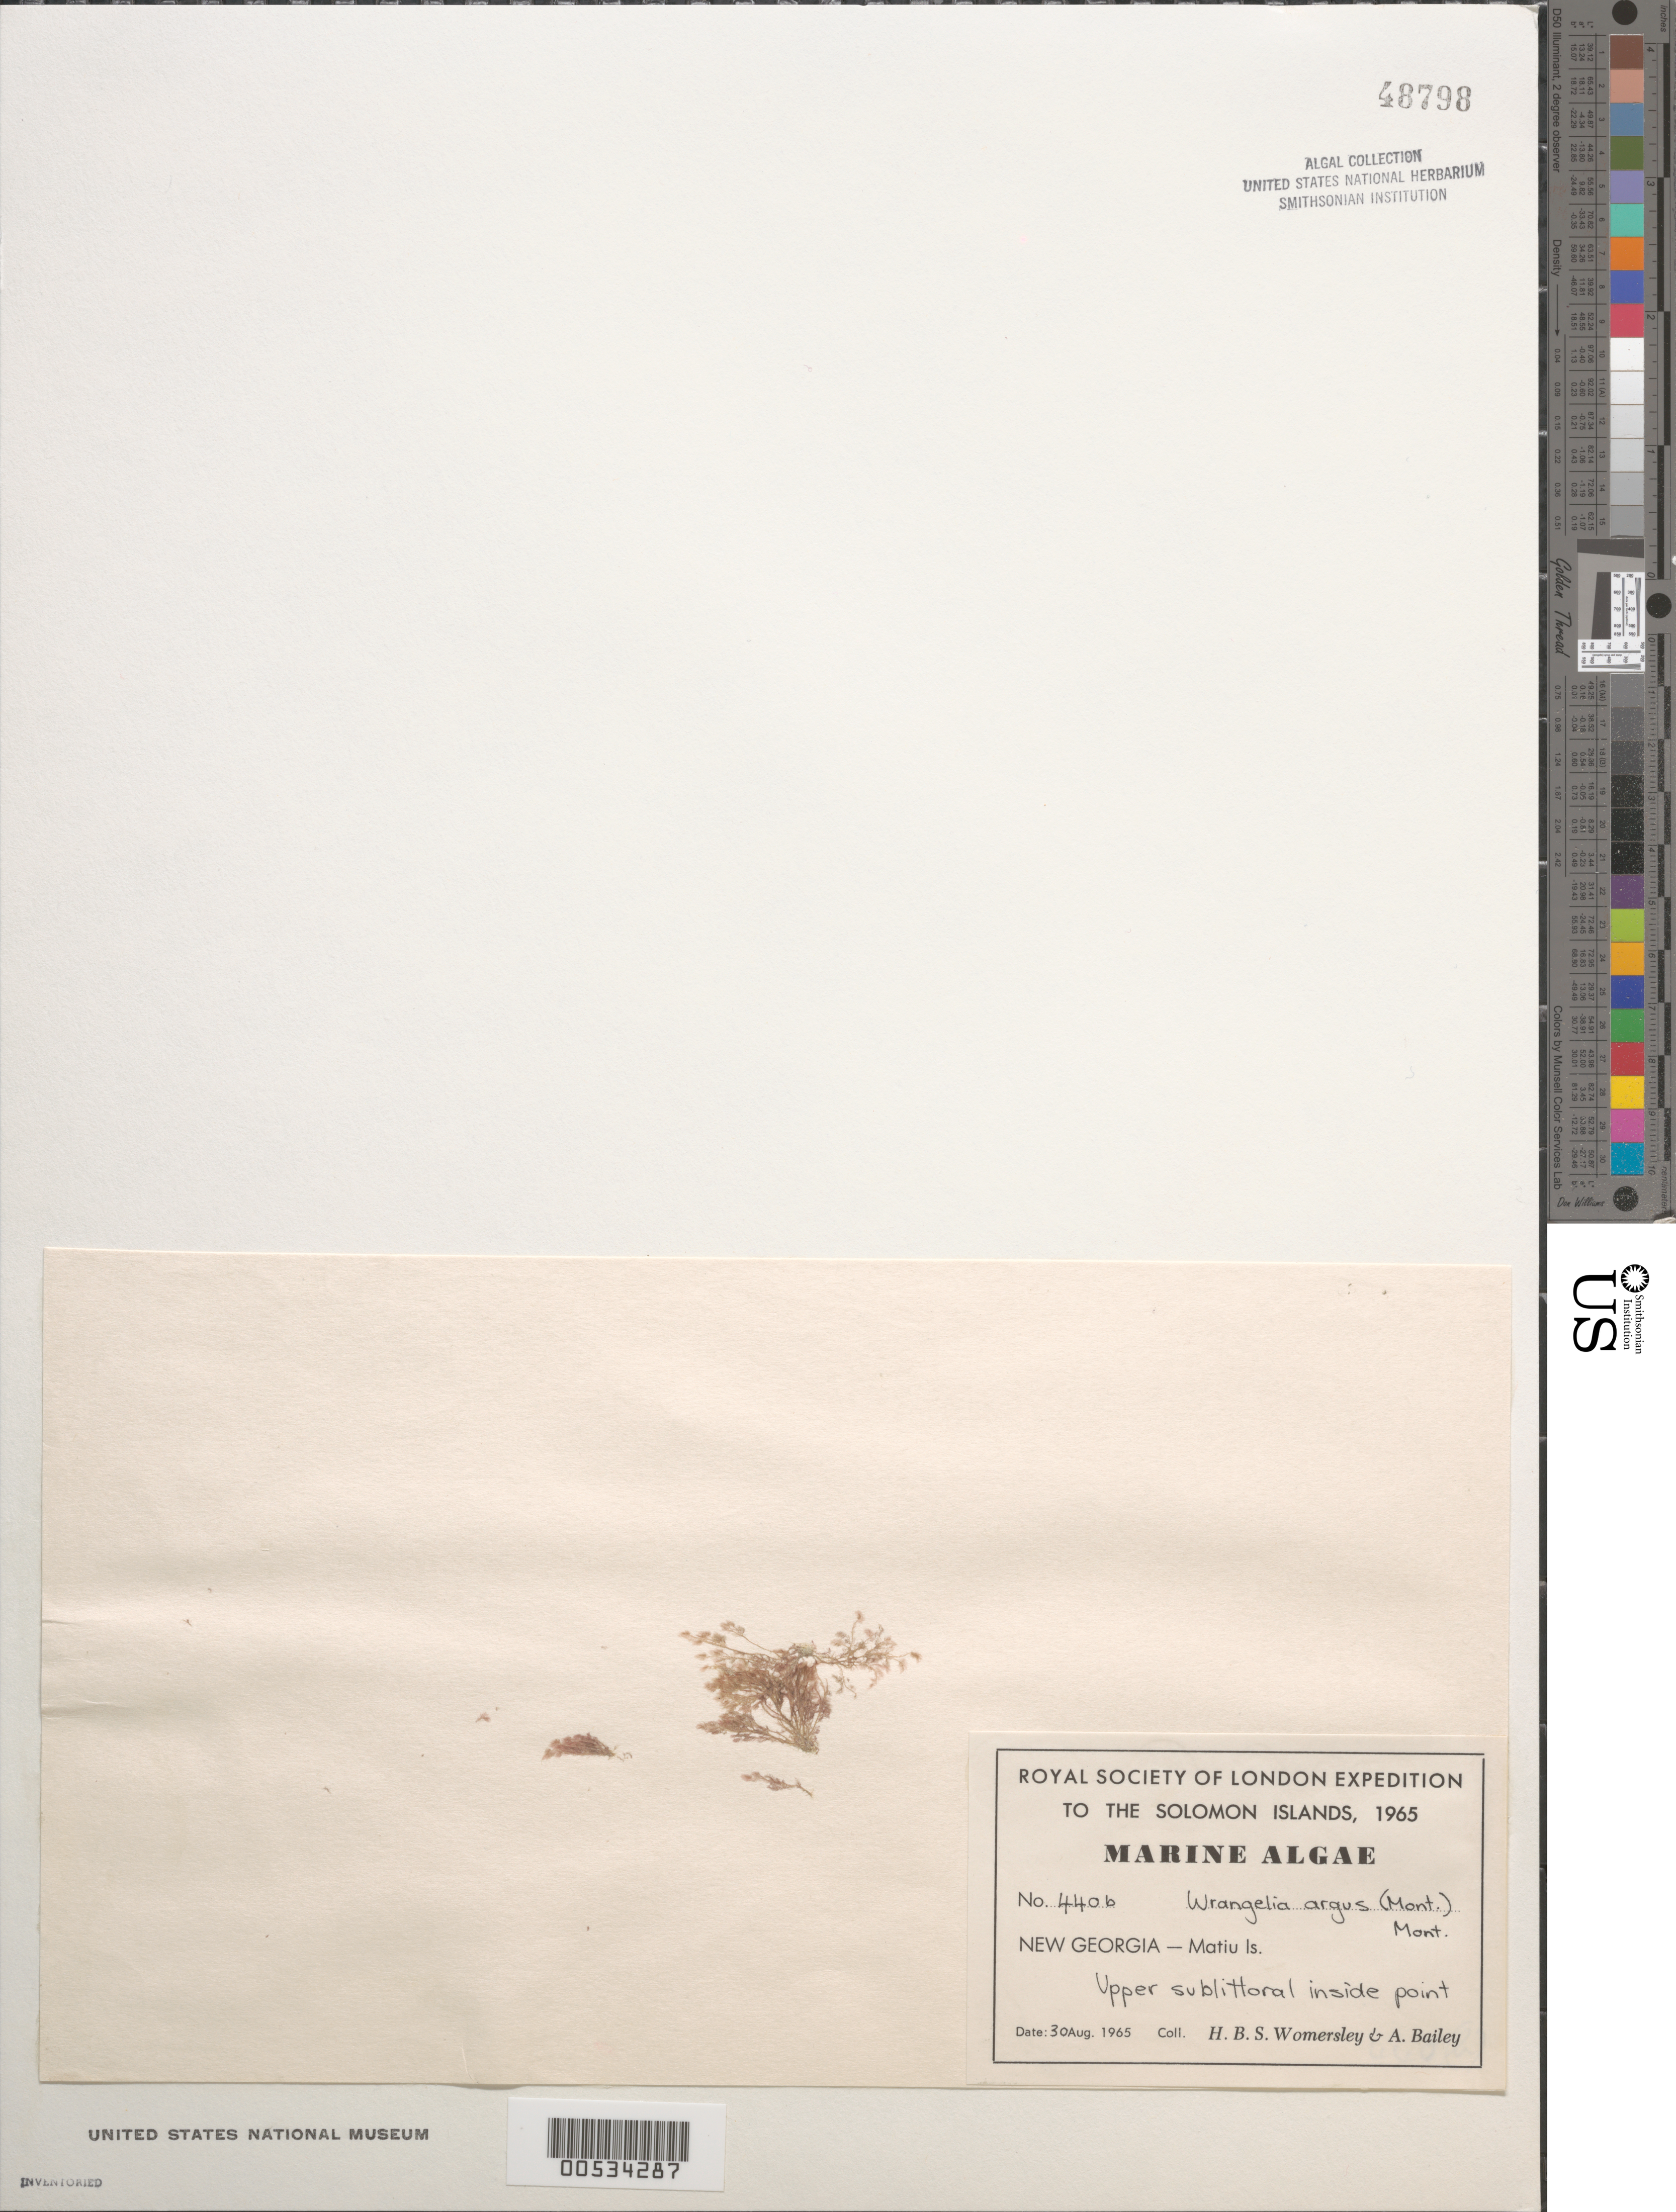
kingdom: Plantae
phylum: Rhodophyta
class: Florideophyceae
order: Ceramiales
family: Wrangeliaceae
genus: Wrangelia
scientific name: Wrangelia argus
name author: (Mont.) Mont.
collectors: H. B. S. Womersley & A. Bailey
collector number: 440b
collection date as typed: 30 Aug 1965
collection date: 1965-08-30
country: Solomon Islands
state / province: Western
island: Matiu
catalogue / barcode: US 48798